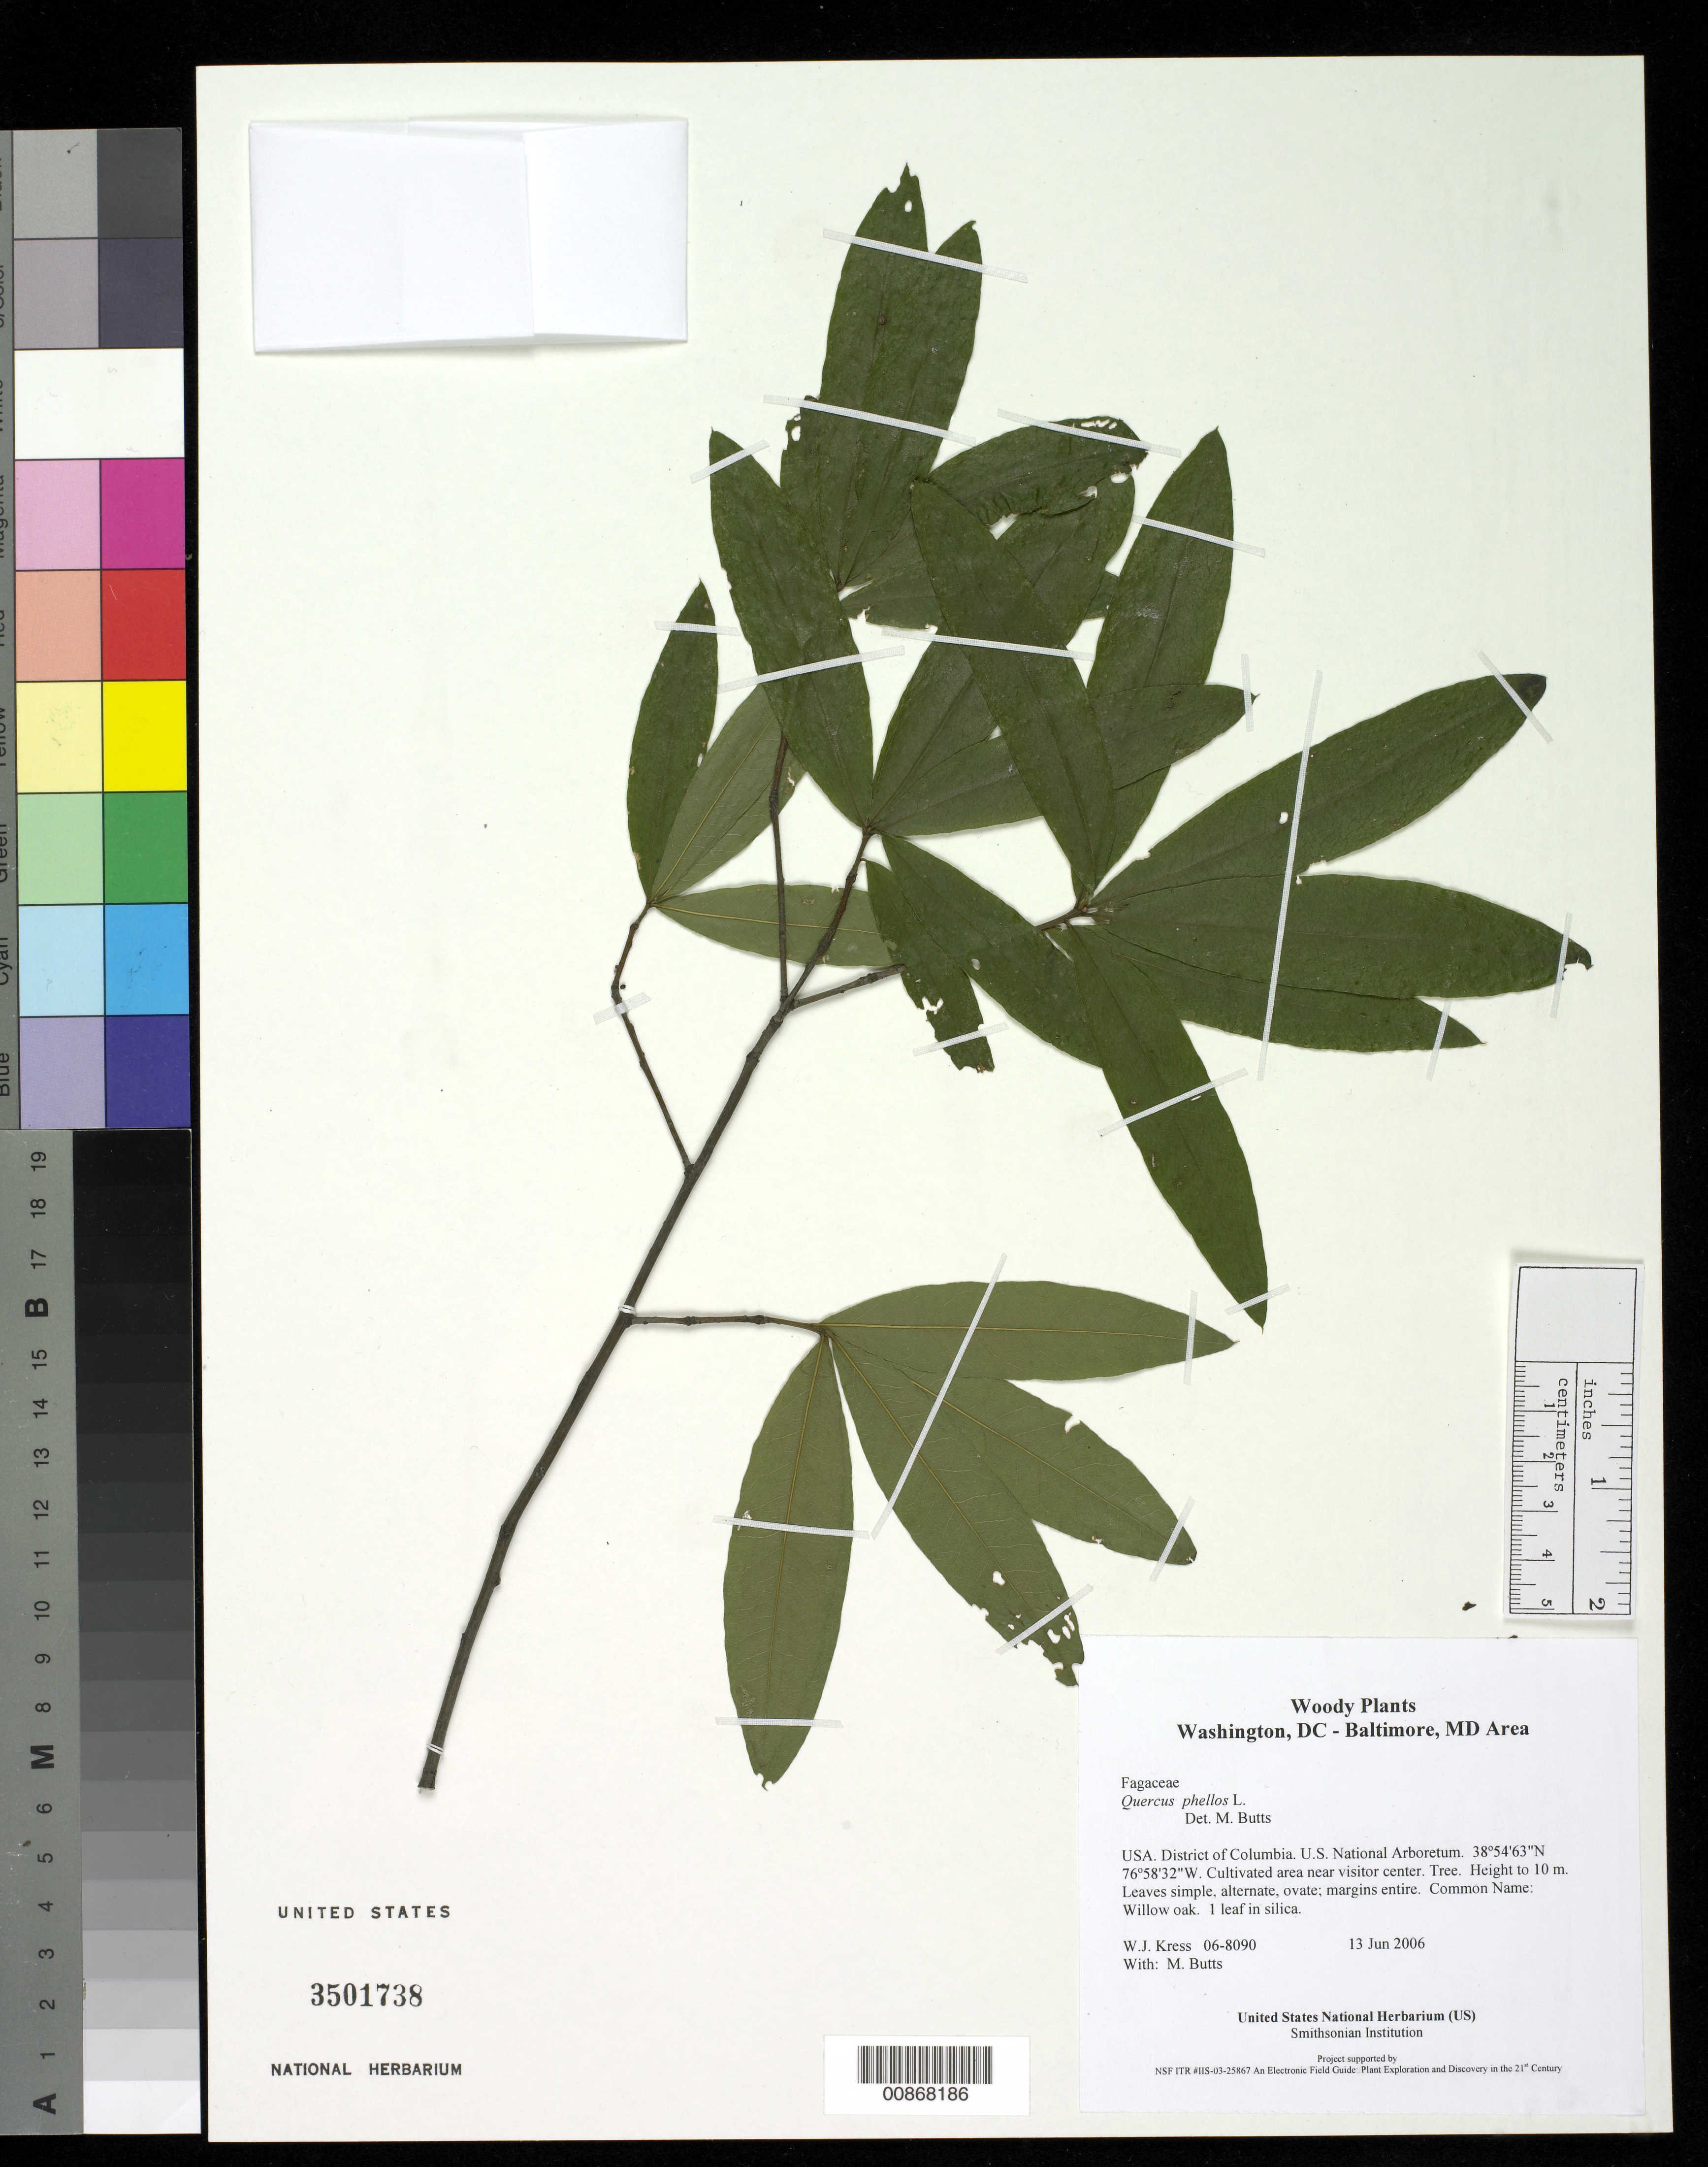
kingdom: Plantae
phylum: Tracheophyta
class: Magnoliopsida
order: Fagales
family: Fagaceae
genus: Quercus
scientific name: Quercus phellos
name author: L.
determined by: Butts, M. B.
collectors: W. J. Kress & M. B. Butts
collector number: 06-8090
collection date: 2006-06-13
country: United States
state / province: District of Columbia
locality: U.S. National Arboretum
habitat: Cultivated area near visitor center.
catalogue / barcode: US 3501738